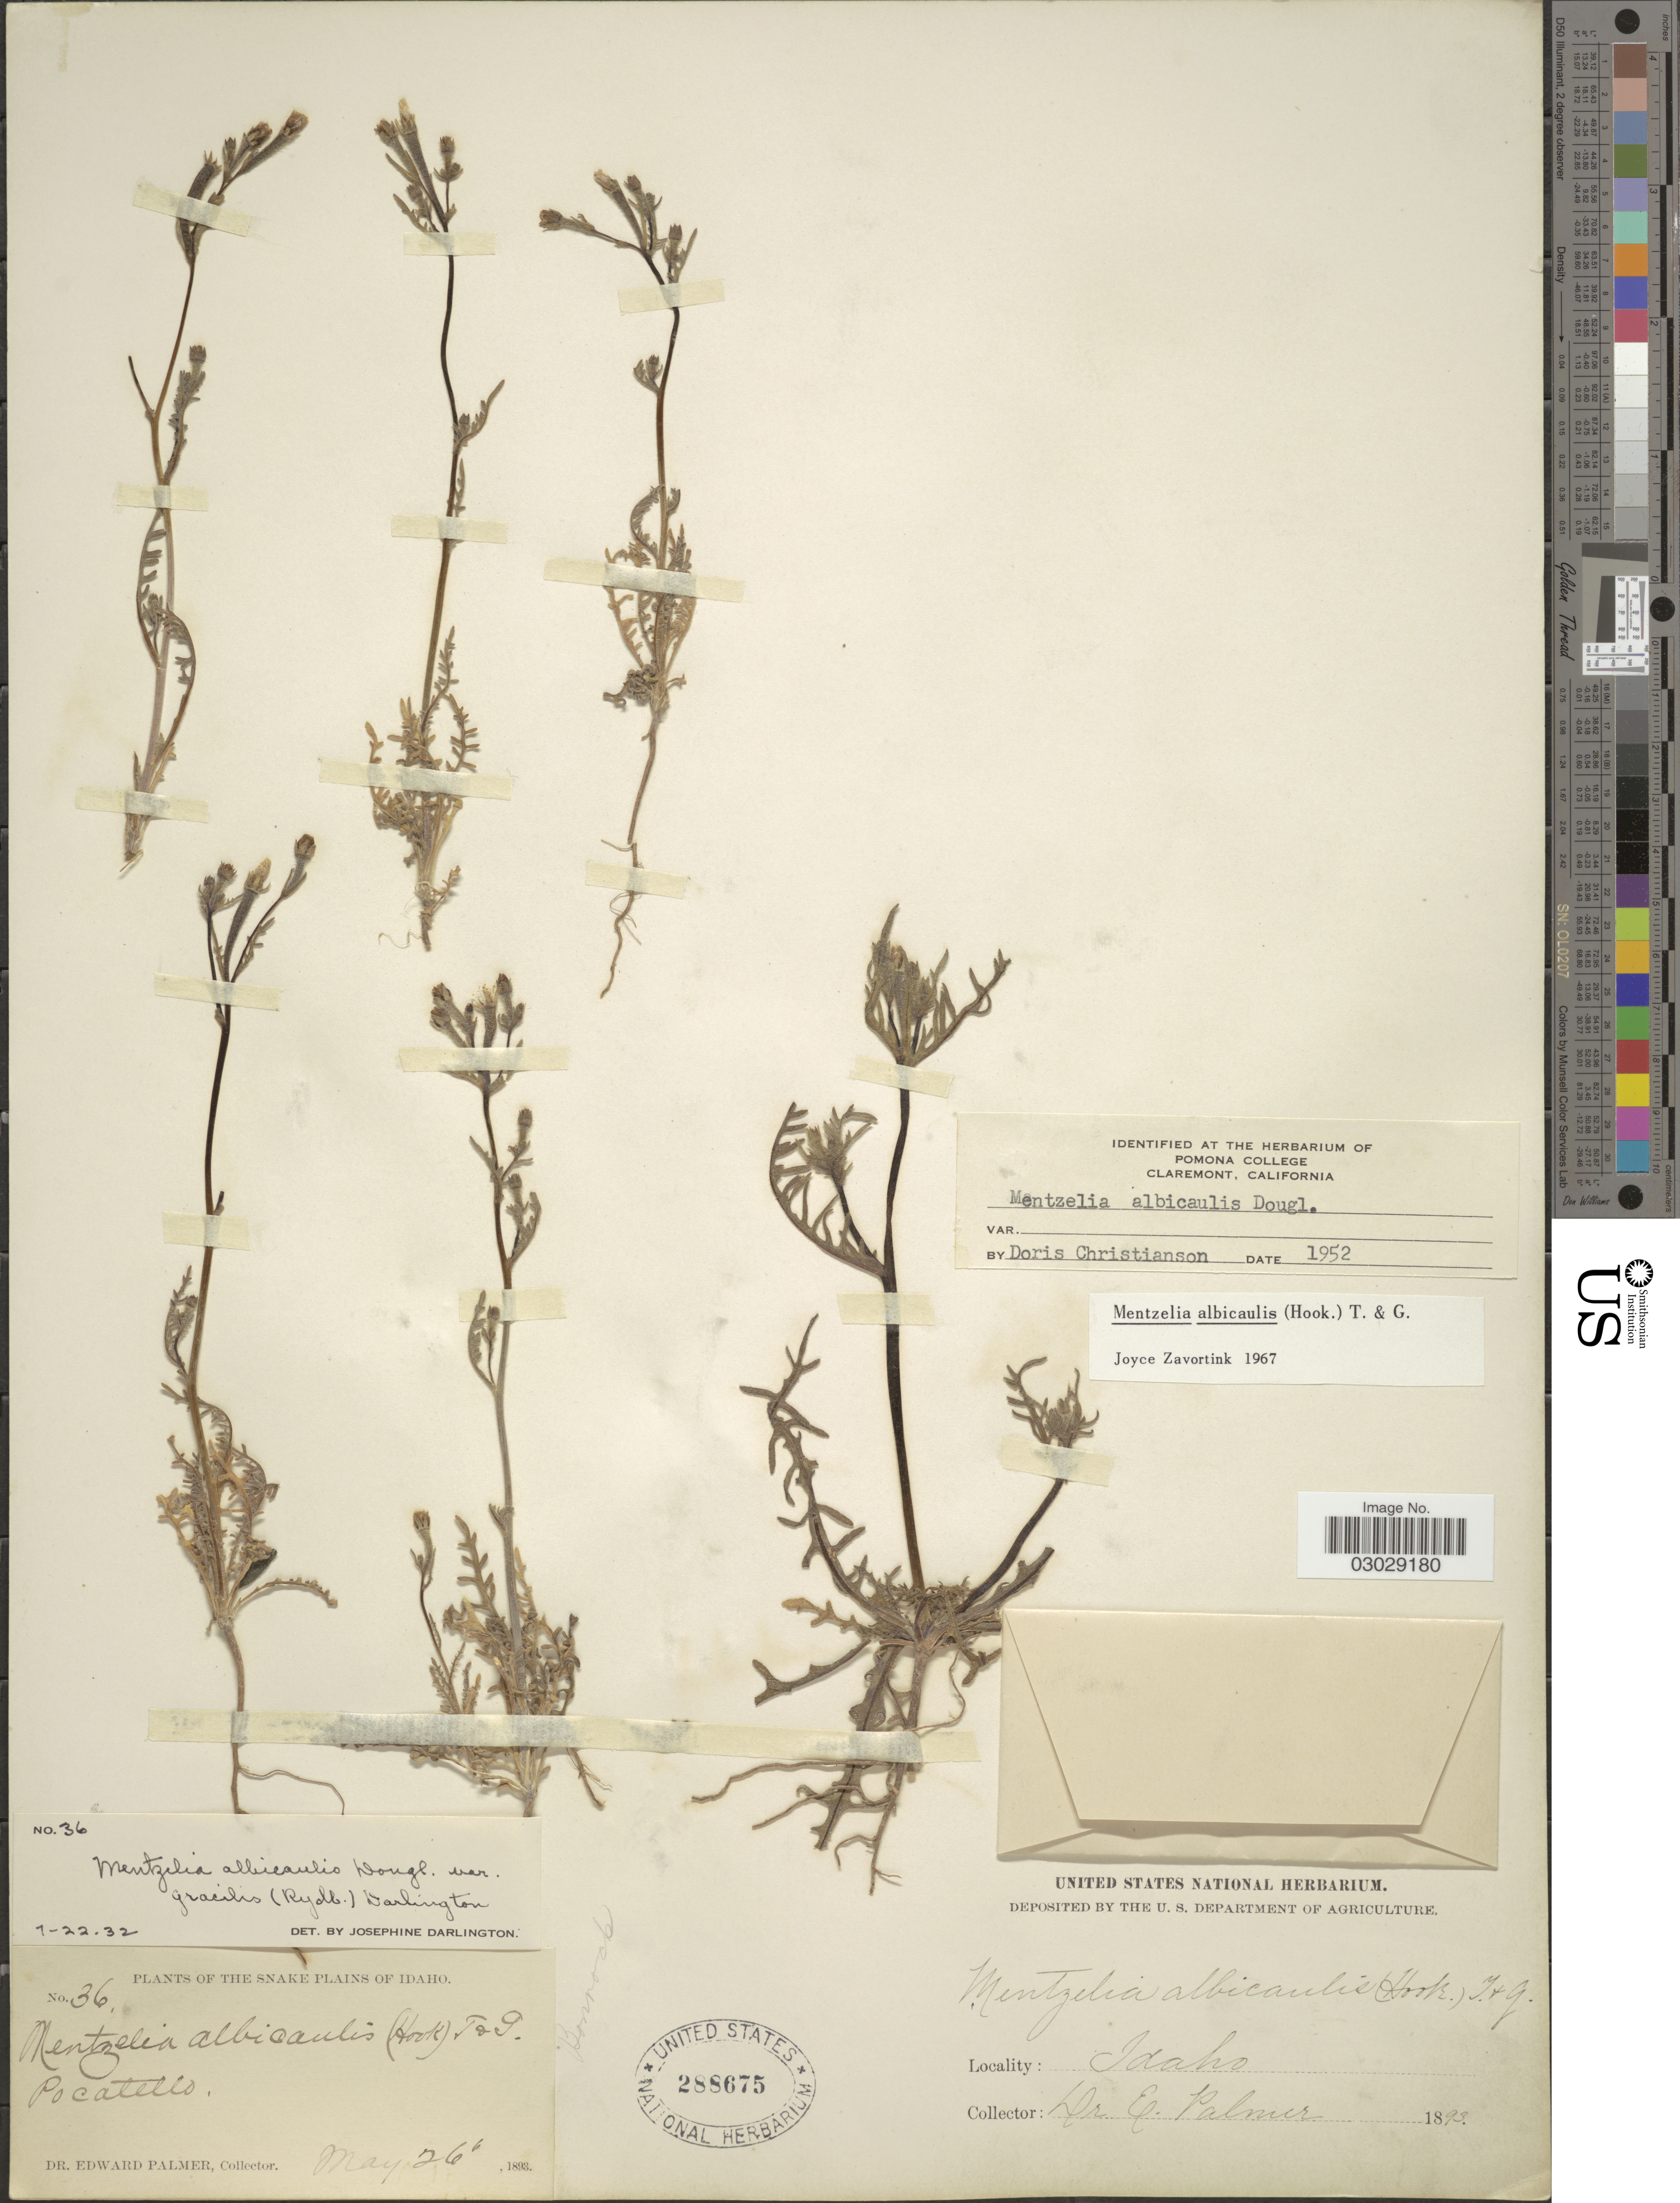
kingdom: Plantae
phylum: Tracheophyta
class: Magnoliopsida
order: Cornales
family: Loasaceae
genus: Mentzelia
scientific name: Mentzelia albicaulis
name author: (Douglas ex Hook.) Douglas ex Torr. & A. Gray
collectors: E. Palmer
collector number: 36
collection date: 1893-05-26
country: United States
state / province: Idaho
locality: The Snake Plains of Idaho. Pocatello.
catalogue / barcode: US 288675